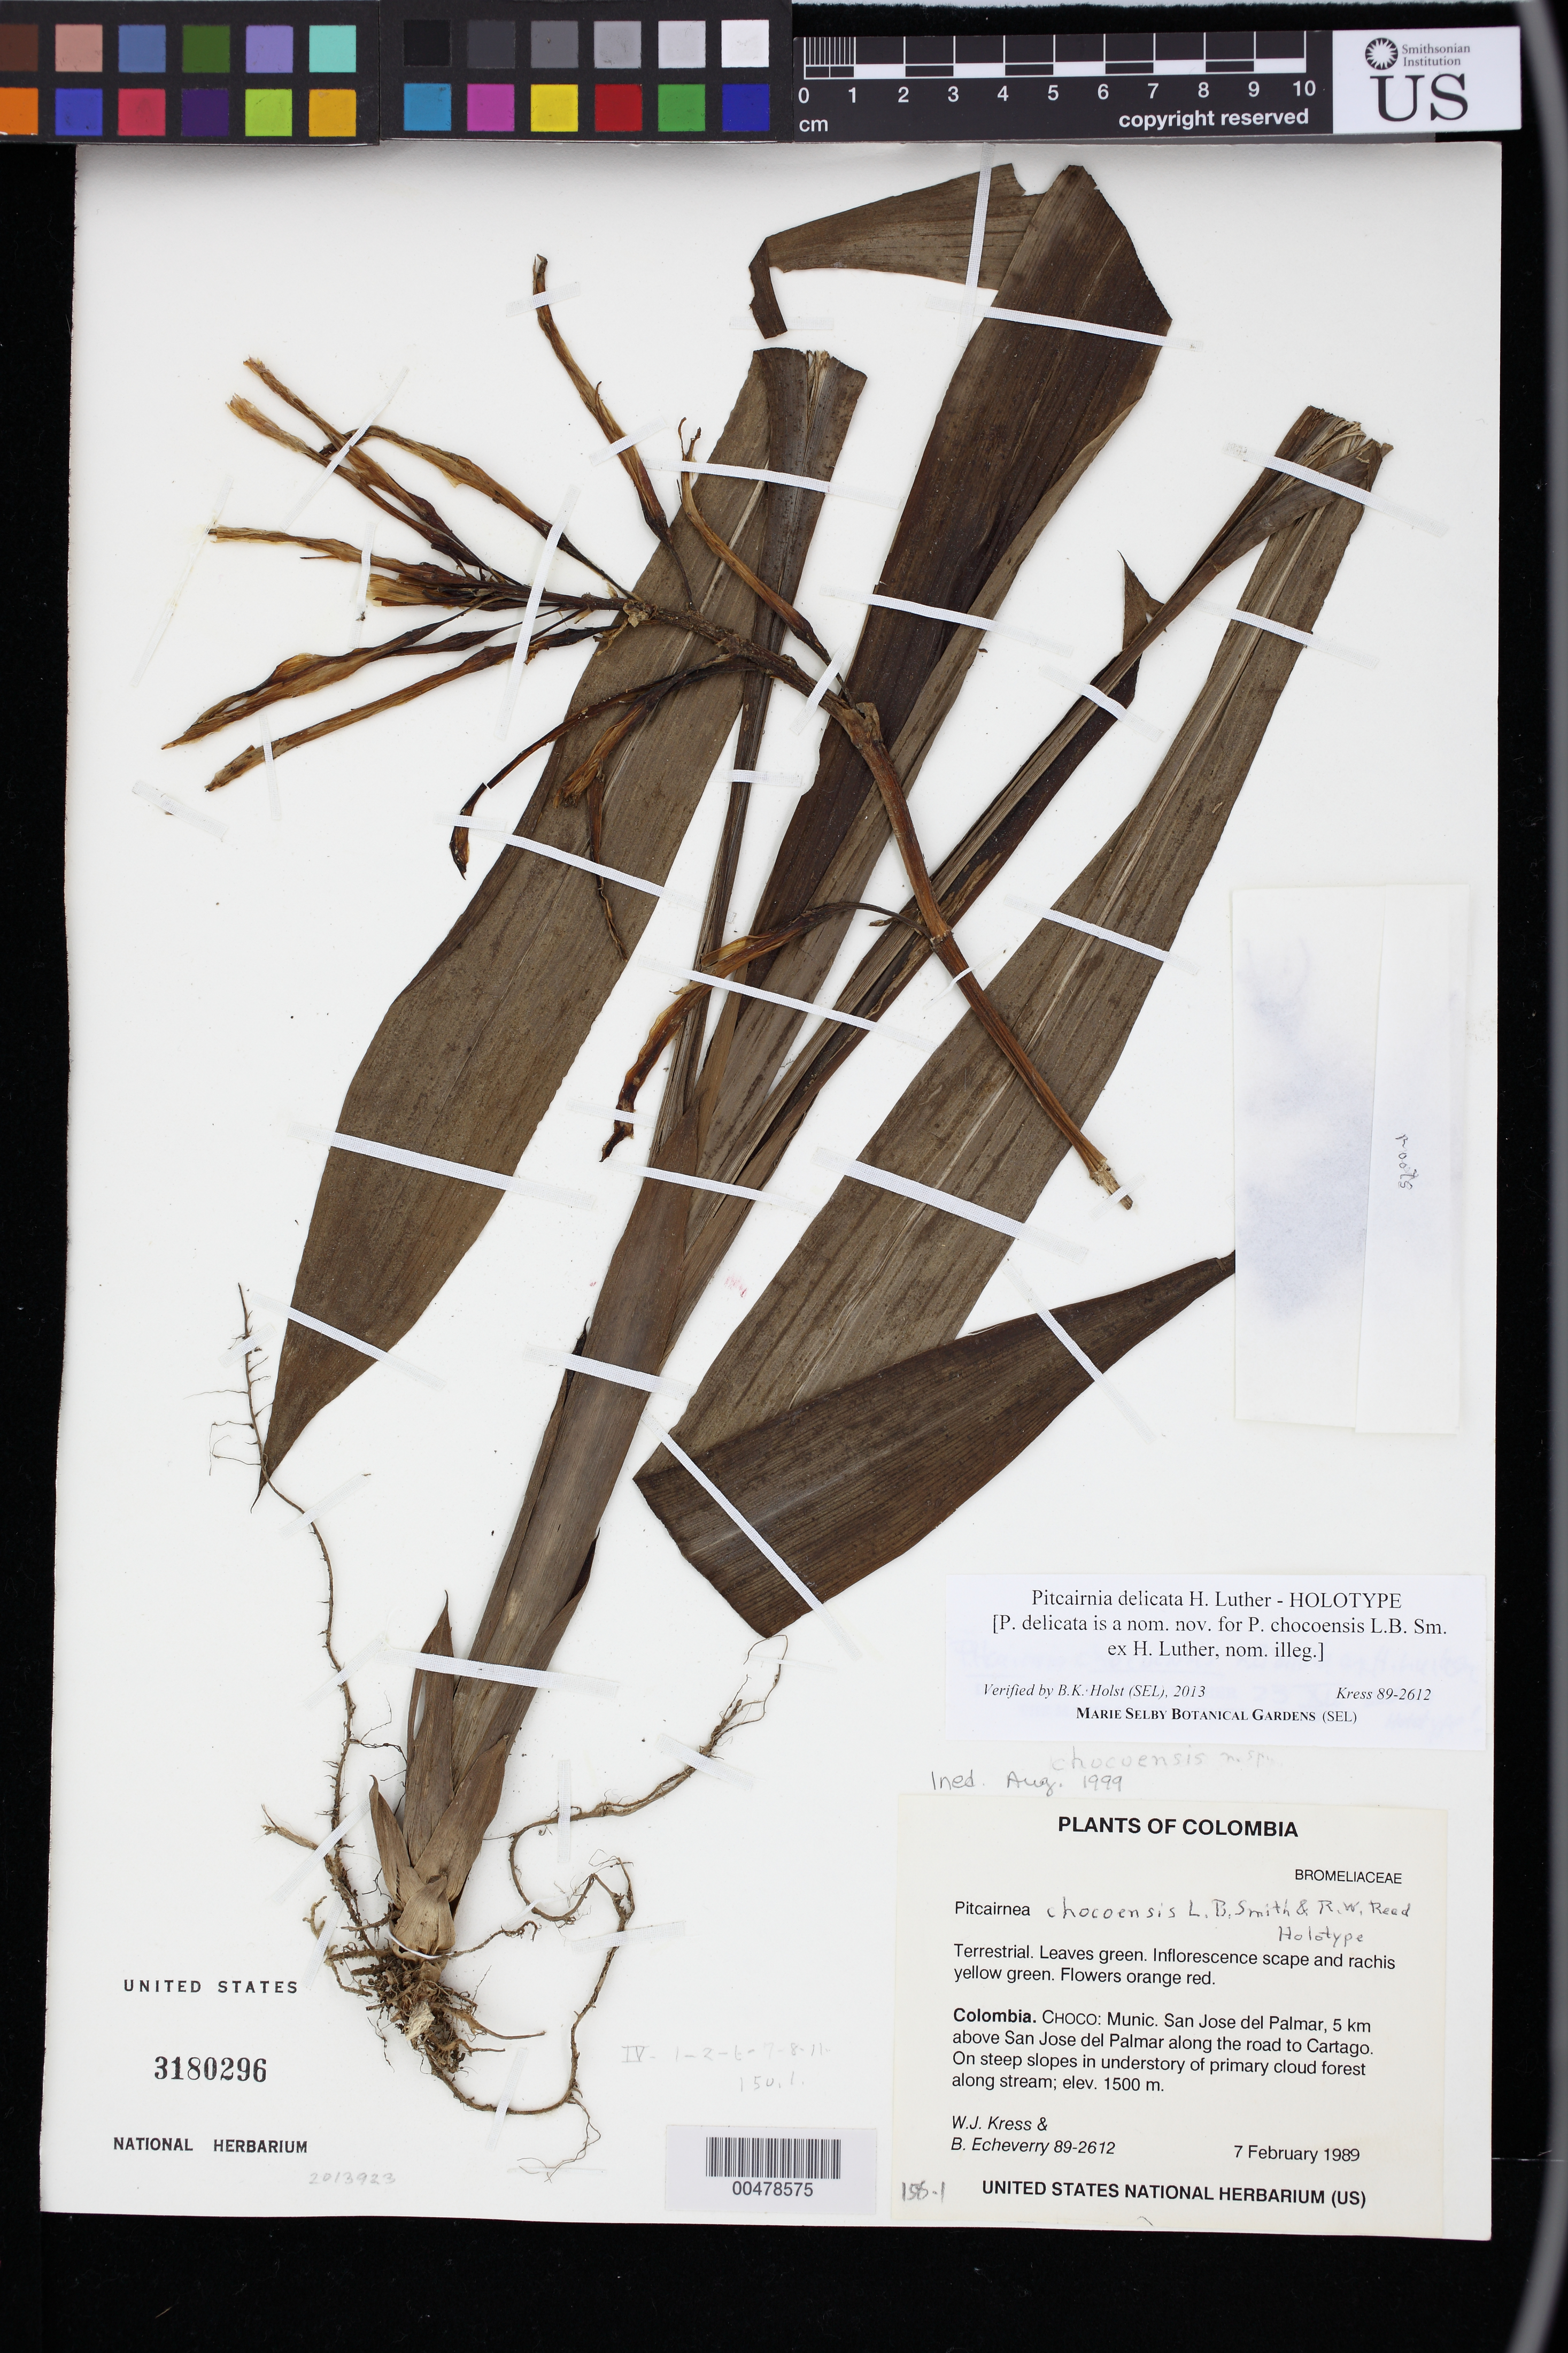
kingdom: Plantae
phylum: Tracheophyta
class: Liliopsida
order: Poales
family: Bromeliaceae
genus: Pitcairnia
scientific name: Pitcairnia chocoensis L.B. Sm. ex H. Luther, nom. illeg.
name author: L.B. Sm. ex H. Luther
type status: Holotype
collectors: W. J. Kress & B. Echeverry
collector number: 89-2612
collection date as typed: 07 Feb 1989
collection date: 1989-02-07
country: Colombia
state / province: Chocó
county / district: San José Del Palmar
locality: Choco: Munic. San Jose del Palmar, 5 km above San Jose del Palmar along the road to Cartago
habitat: On steep slopes in understory of primary cloud forest along stream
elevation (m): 1500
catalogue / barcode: US 3180296